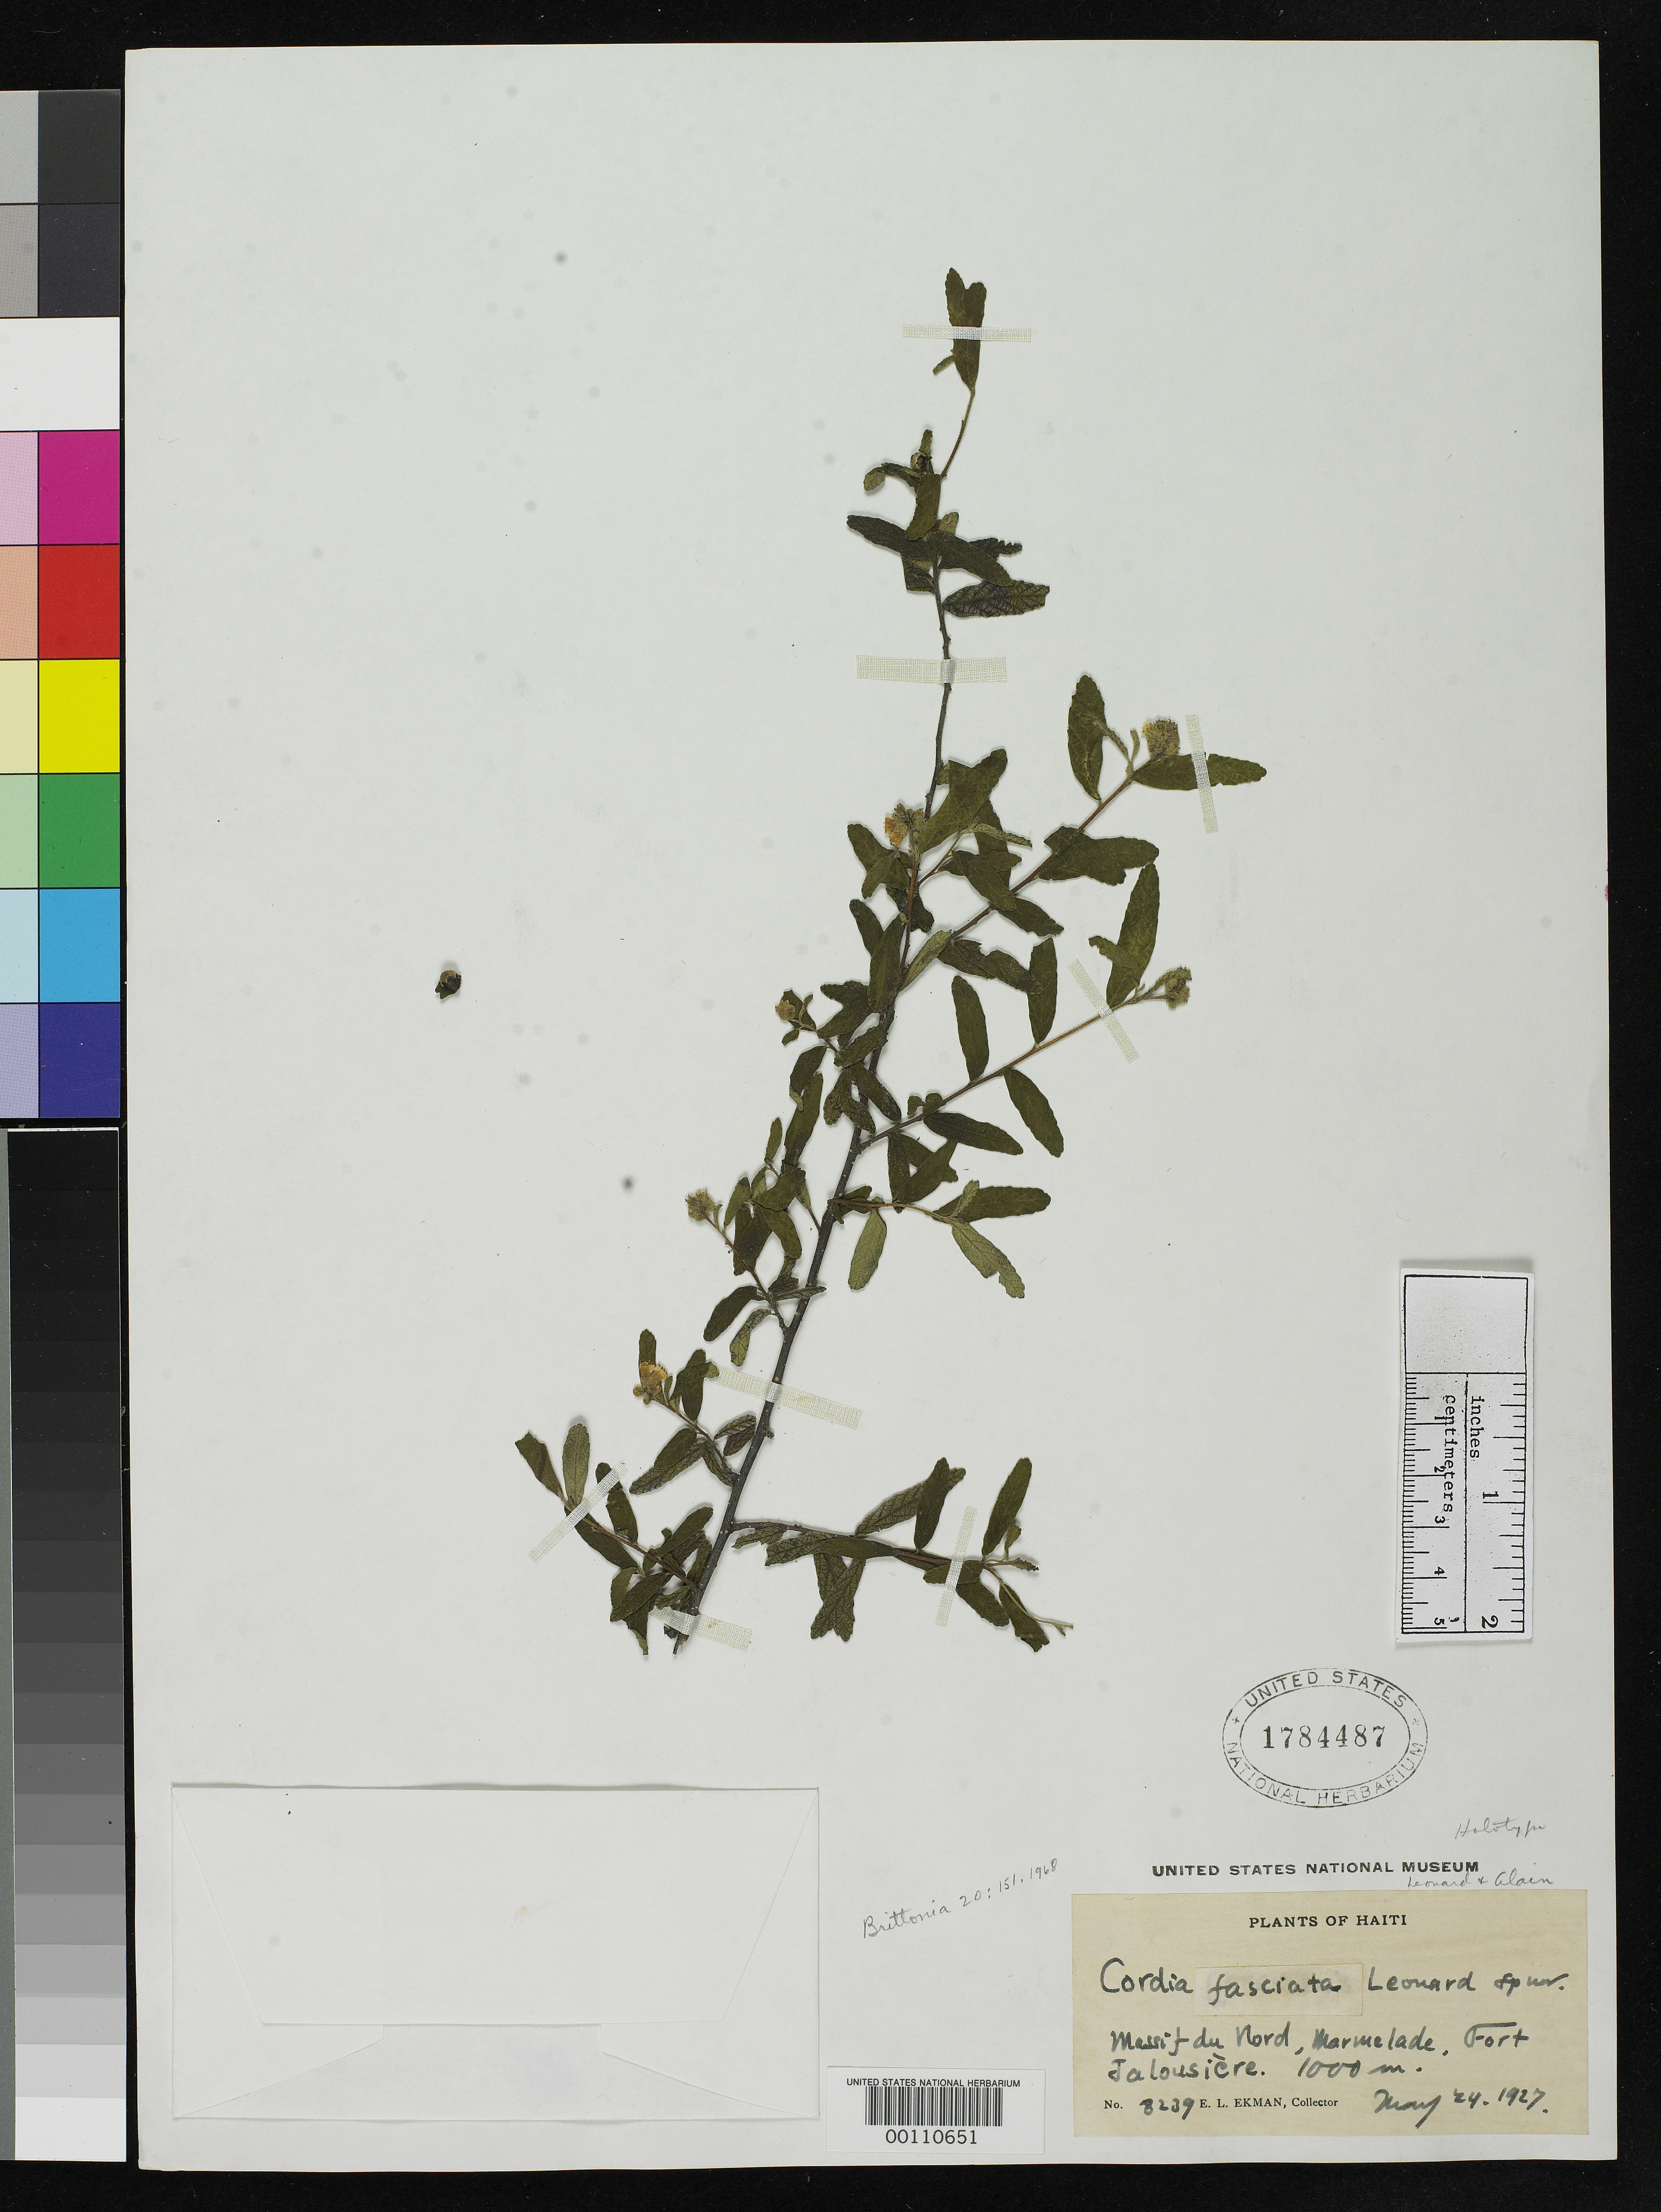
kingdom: Plantae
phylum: Tracheophyta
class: Magnoliopsida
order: Boraginales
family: Cordiaceae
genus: Cordia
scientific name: Cordia fasciata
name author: & Alain in Alain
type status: Holotype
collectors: E. L. Ekman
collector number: H 8239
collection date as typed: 24 May 1927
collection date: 1927-05-24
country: Haiti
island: Hispaniola Island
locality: Fort Jalousiere.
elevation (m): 1000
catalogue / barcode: US 1784487